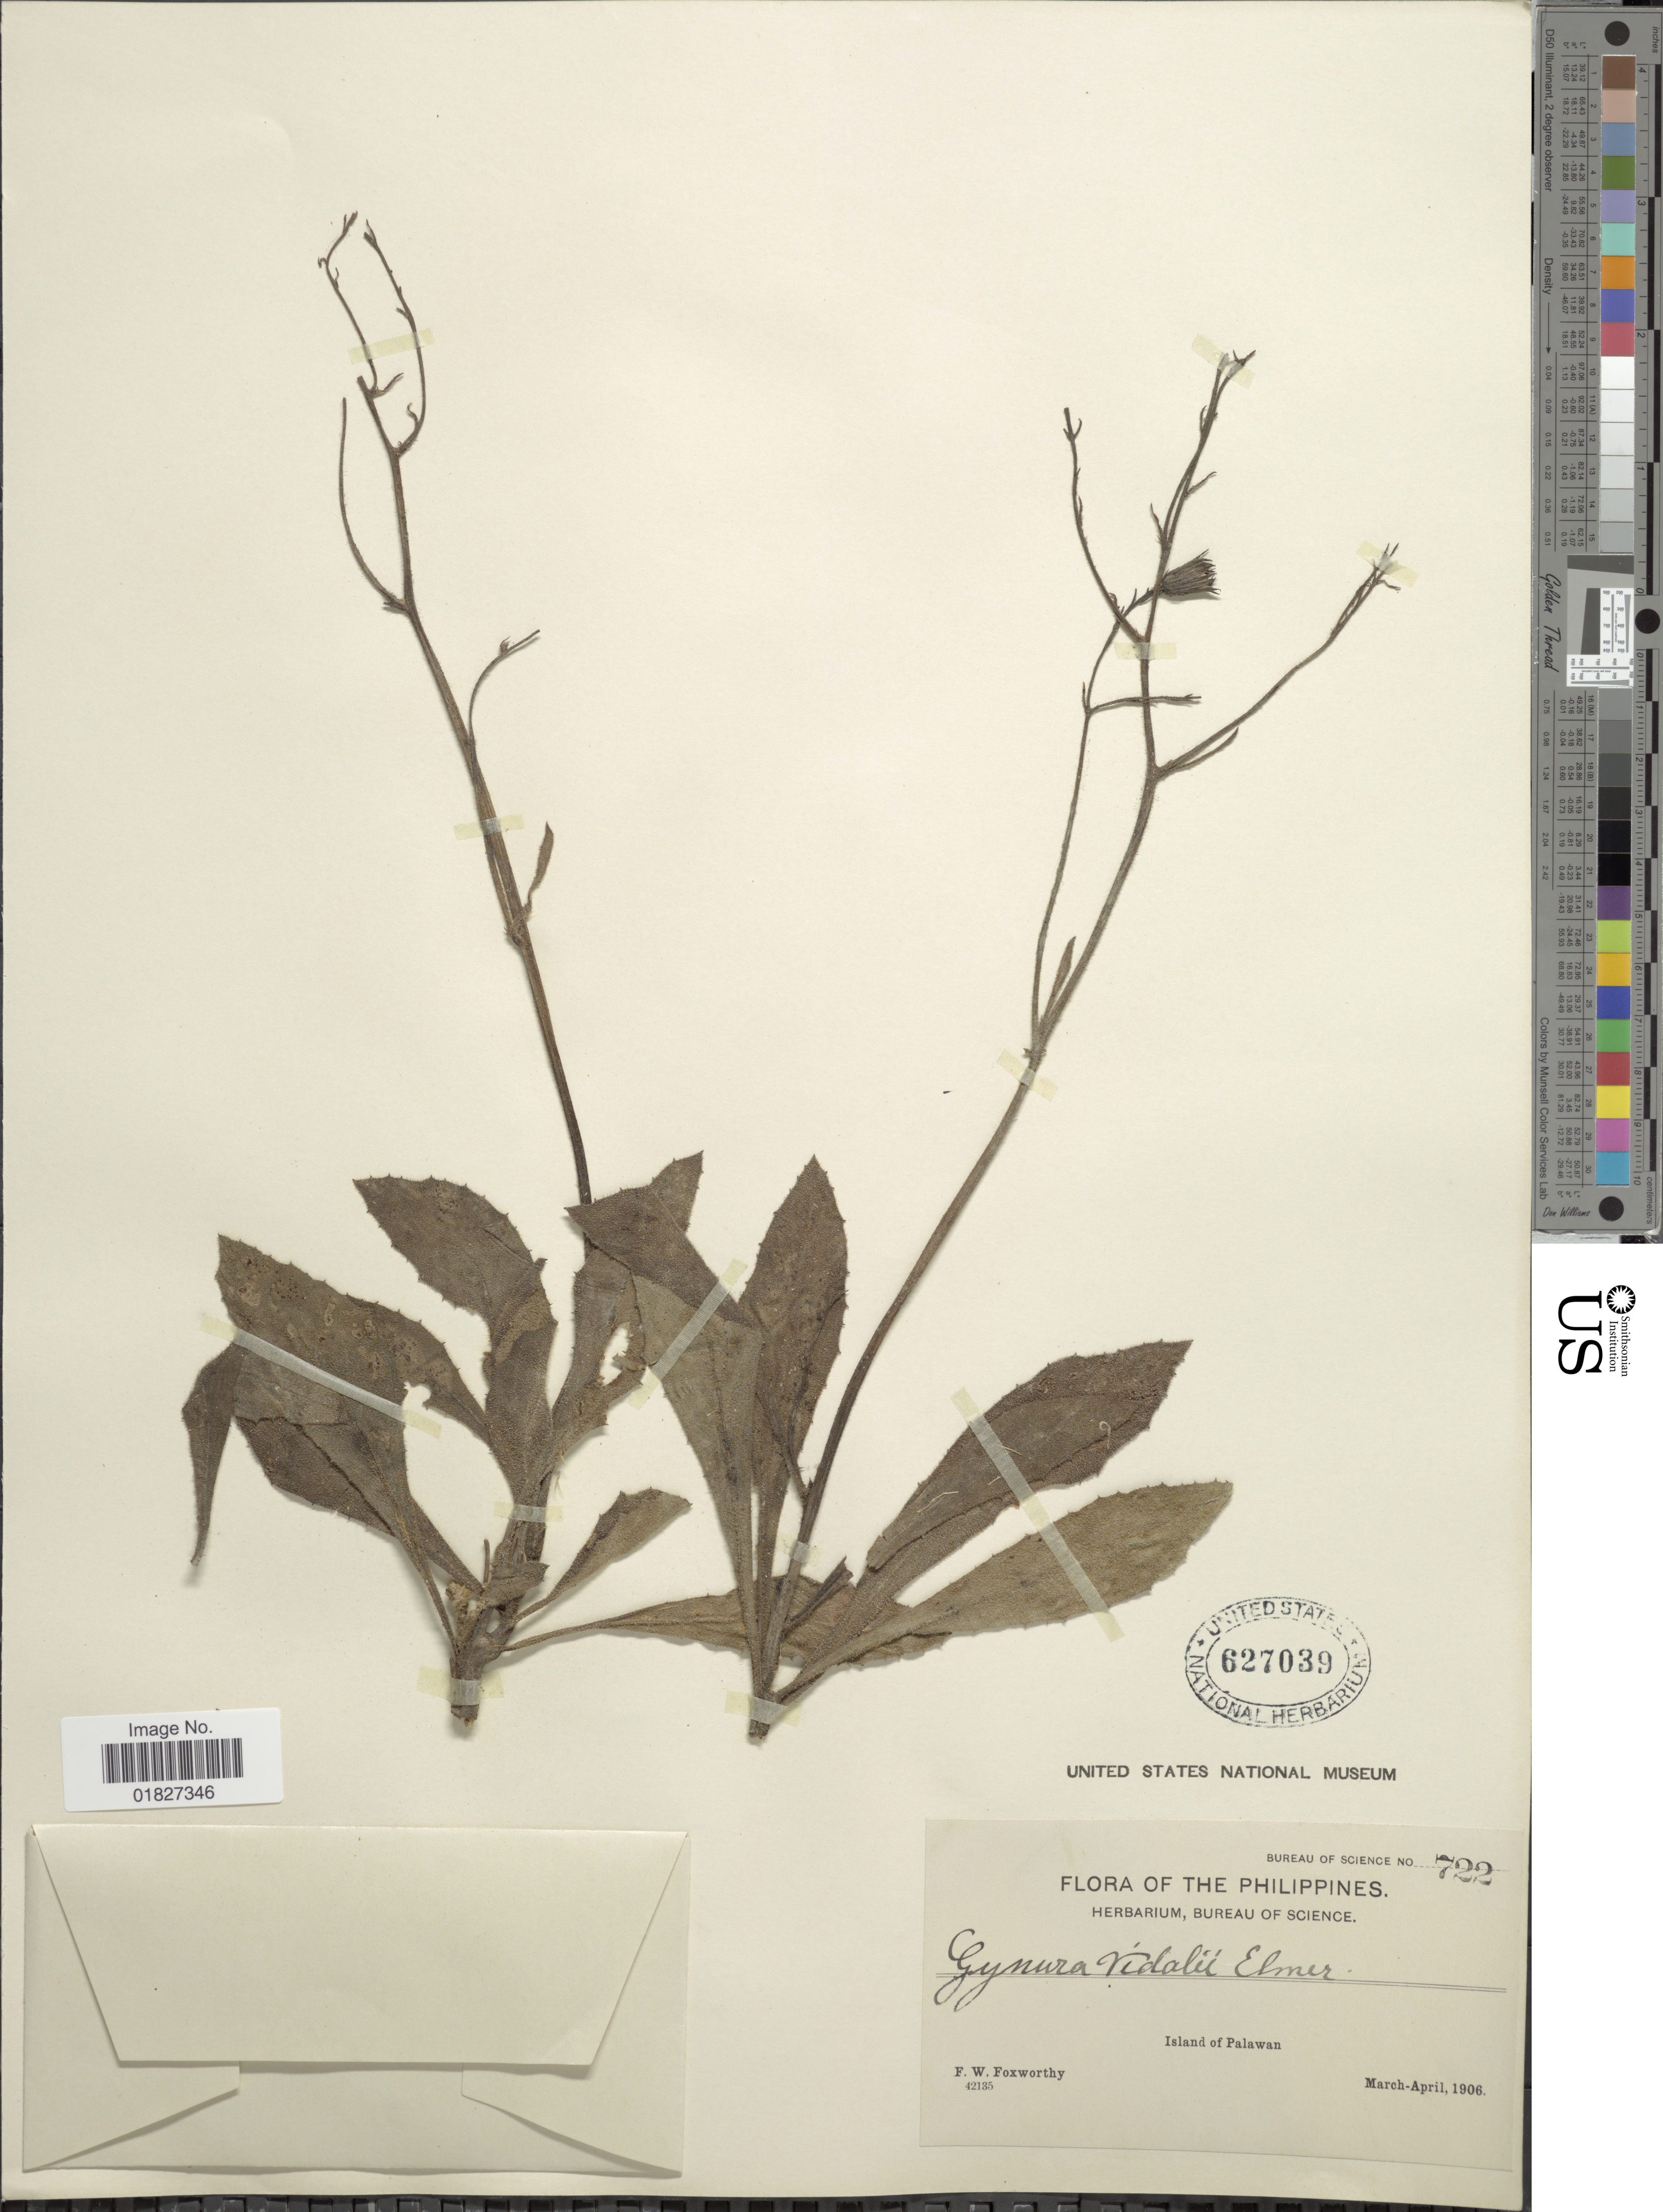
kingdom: Plantae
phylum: Tracheophyta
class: Magnoliopsida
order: Asterales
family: Asteraceae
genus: Gynura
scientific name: Gynura vidaliana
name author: Elmer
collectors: F. W. Foxworthy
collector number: Bureau of Science 722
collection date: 1906-03/1906-04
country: Philippines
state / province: Mimaropa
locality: Island of Palawan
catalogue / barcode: US 627039